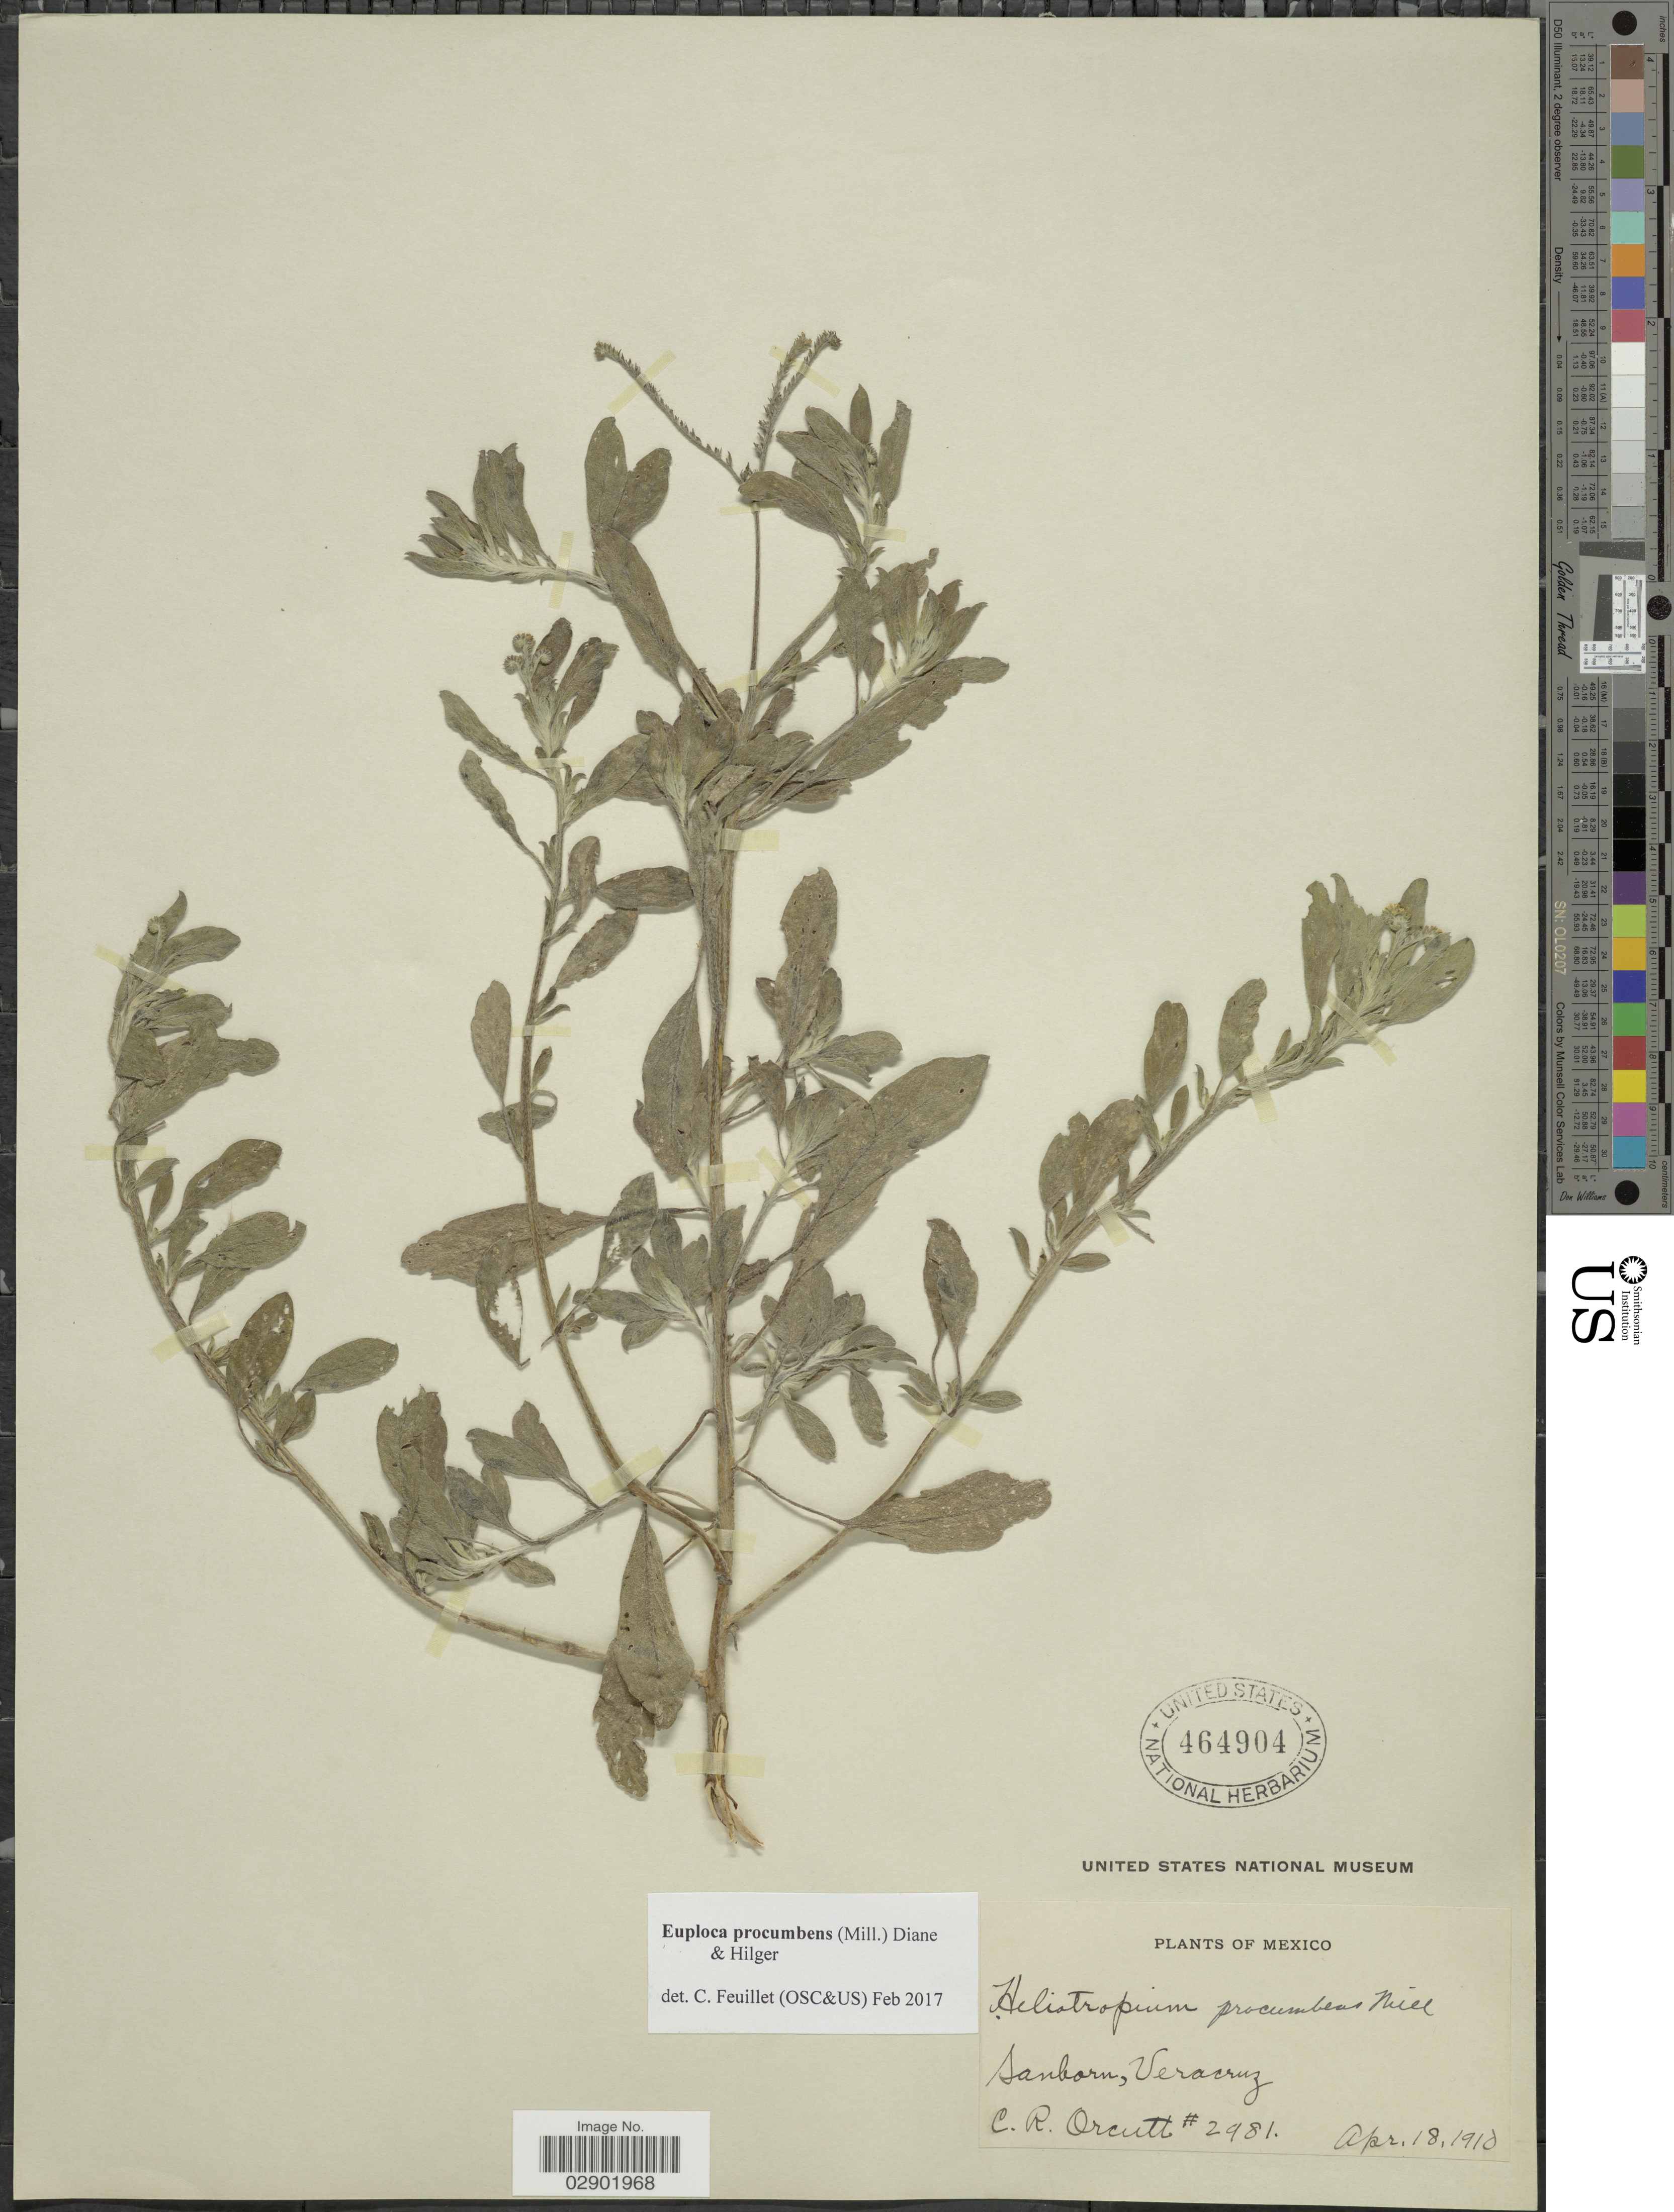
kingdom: Plantae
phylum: Tracheophyta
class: Magnoliopsida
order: Boraginales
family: Heliotropiaceae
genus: Euploca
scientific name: Euploca procumbens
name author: (Mill.) Diane & Hilger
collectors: C. R. Orcutt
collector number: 2981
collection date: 1910-04-18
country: Mexico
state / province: Veracruz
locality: Sanborn, Veracruz.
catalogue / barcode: US 464904